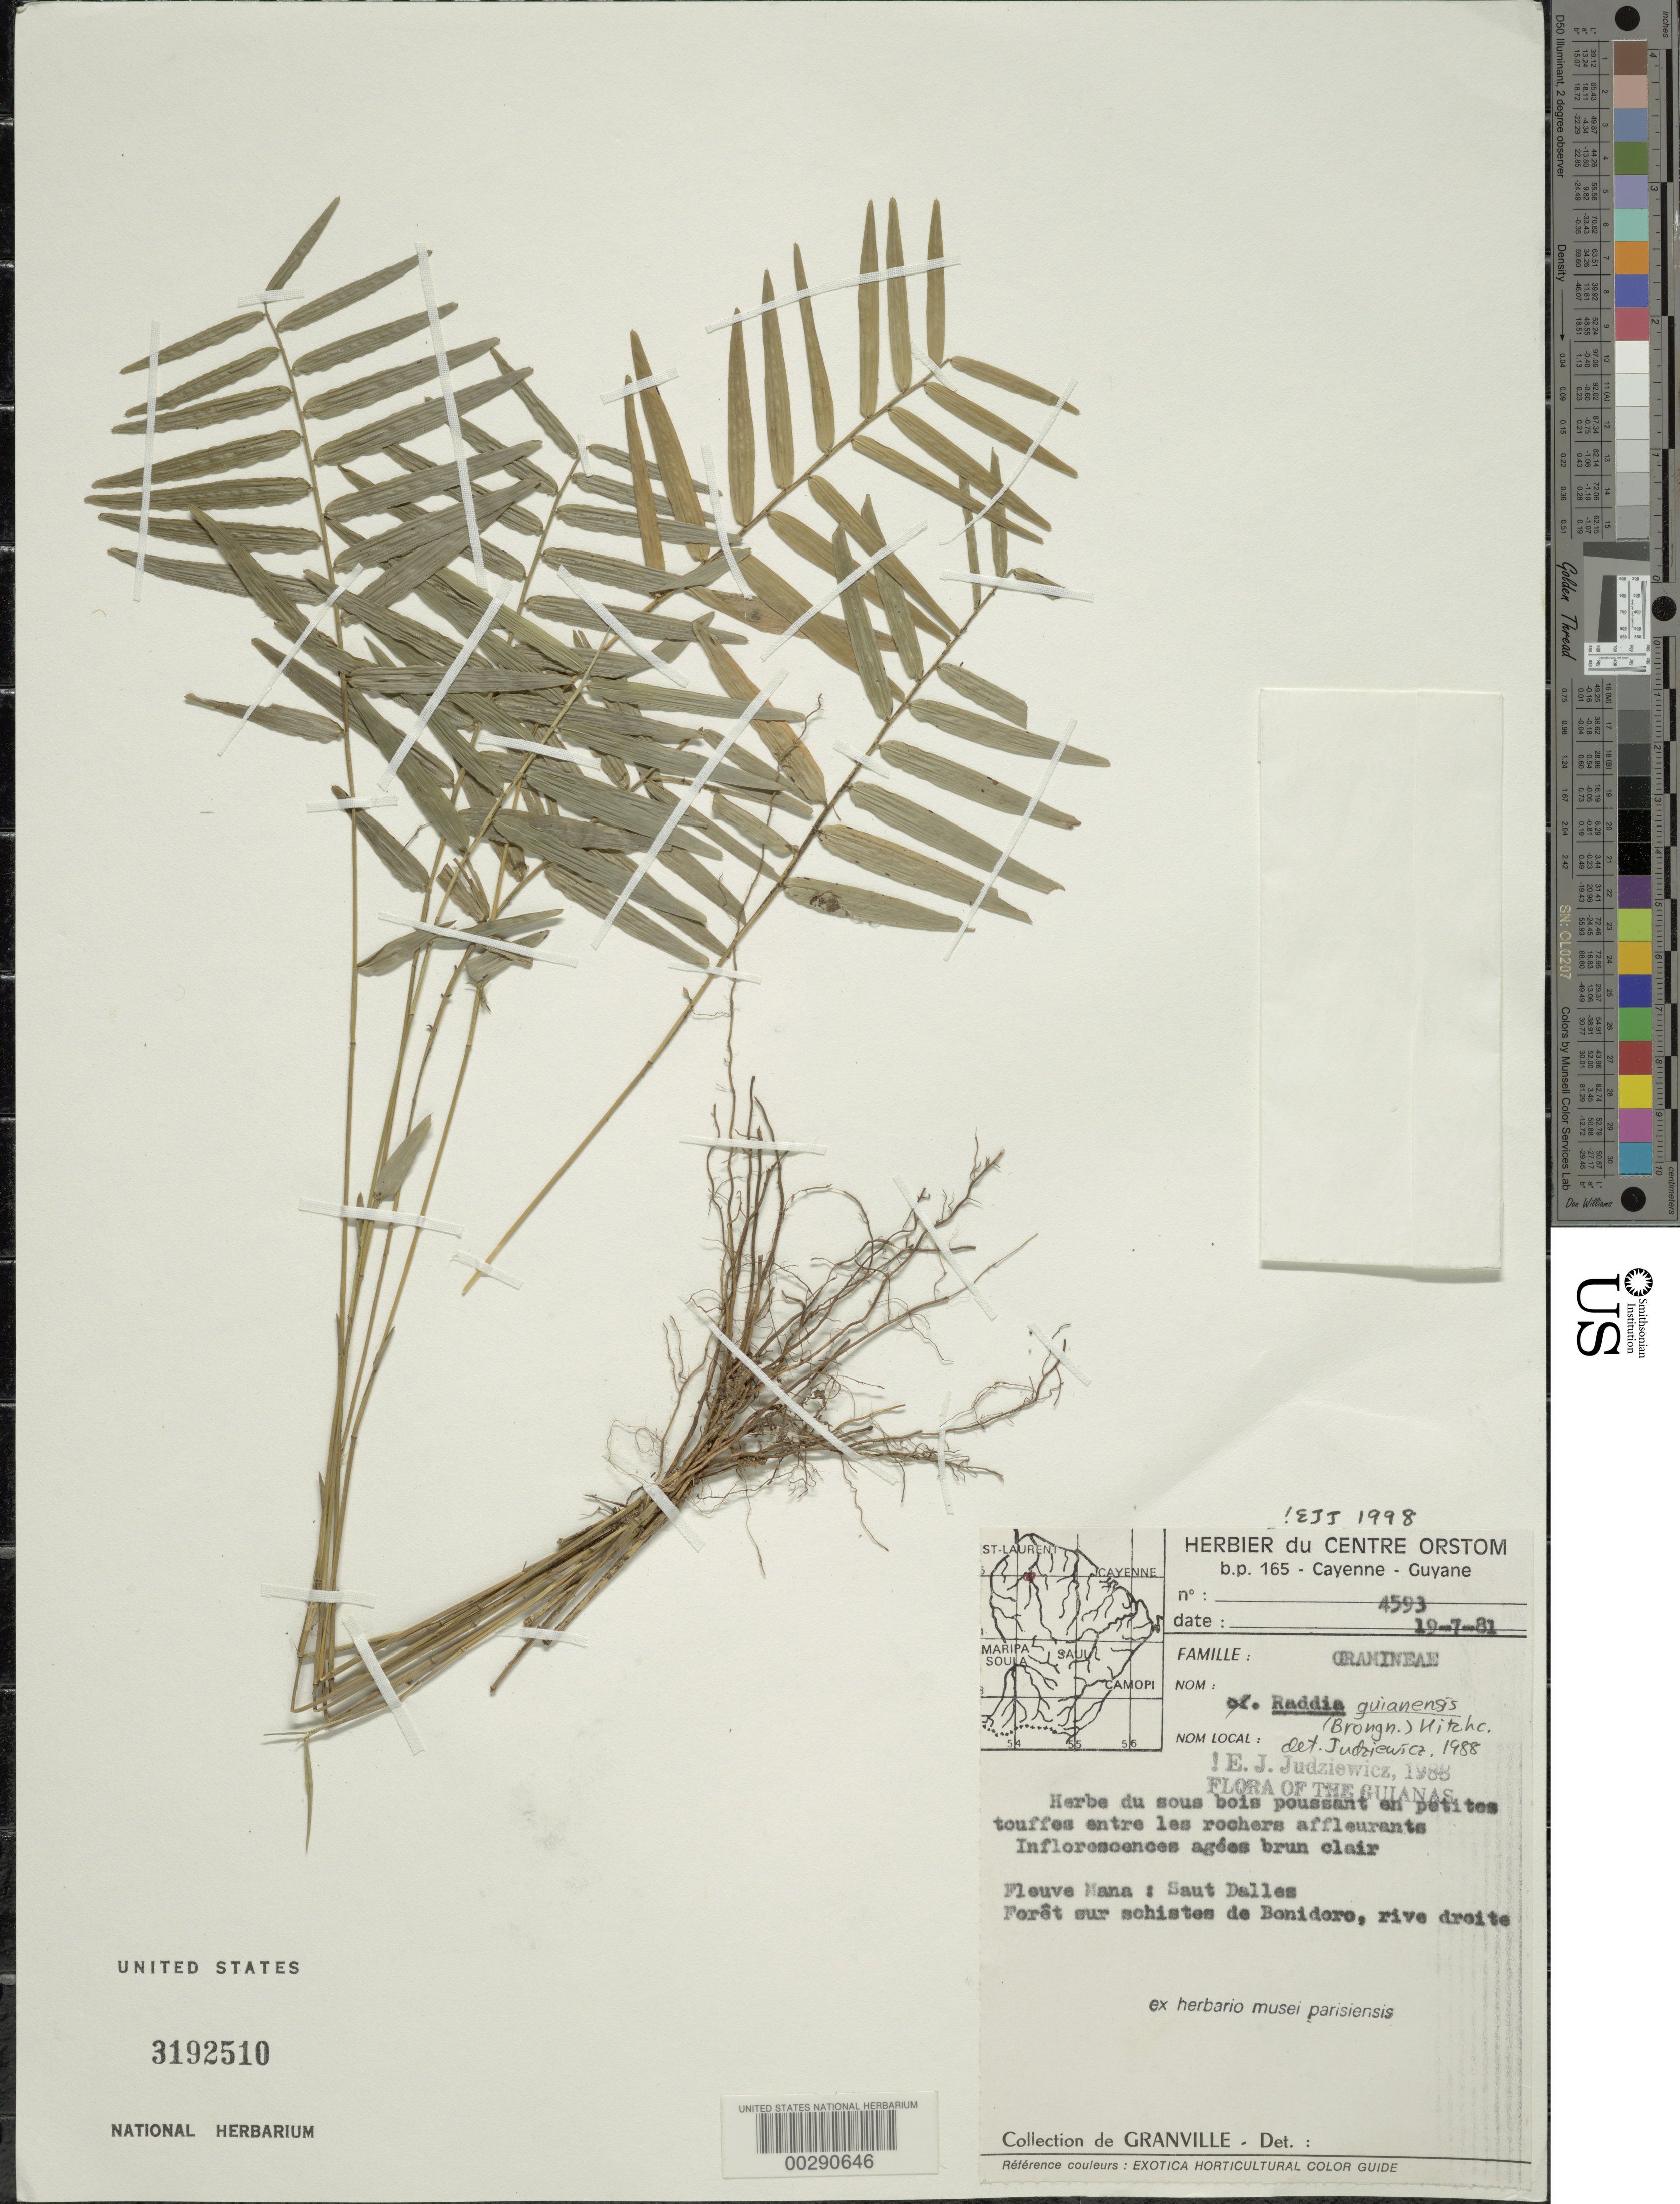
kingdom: Plantae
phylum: Tracheophyta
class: Liliopsida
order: Poales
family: Poaceae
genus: Raddia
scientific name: Raddia guianensis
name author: (Brongn.) Hitchc.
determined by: Judziewicz, E. J.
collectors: J.-J. de Granville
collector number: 4593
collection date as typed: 19 Jul 1981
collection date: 1981-07-19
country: French Guiana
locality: River mana: saut dalles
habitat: Forest over schist of bonidoro,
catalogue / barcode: US 3192510